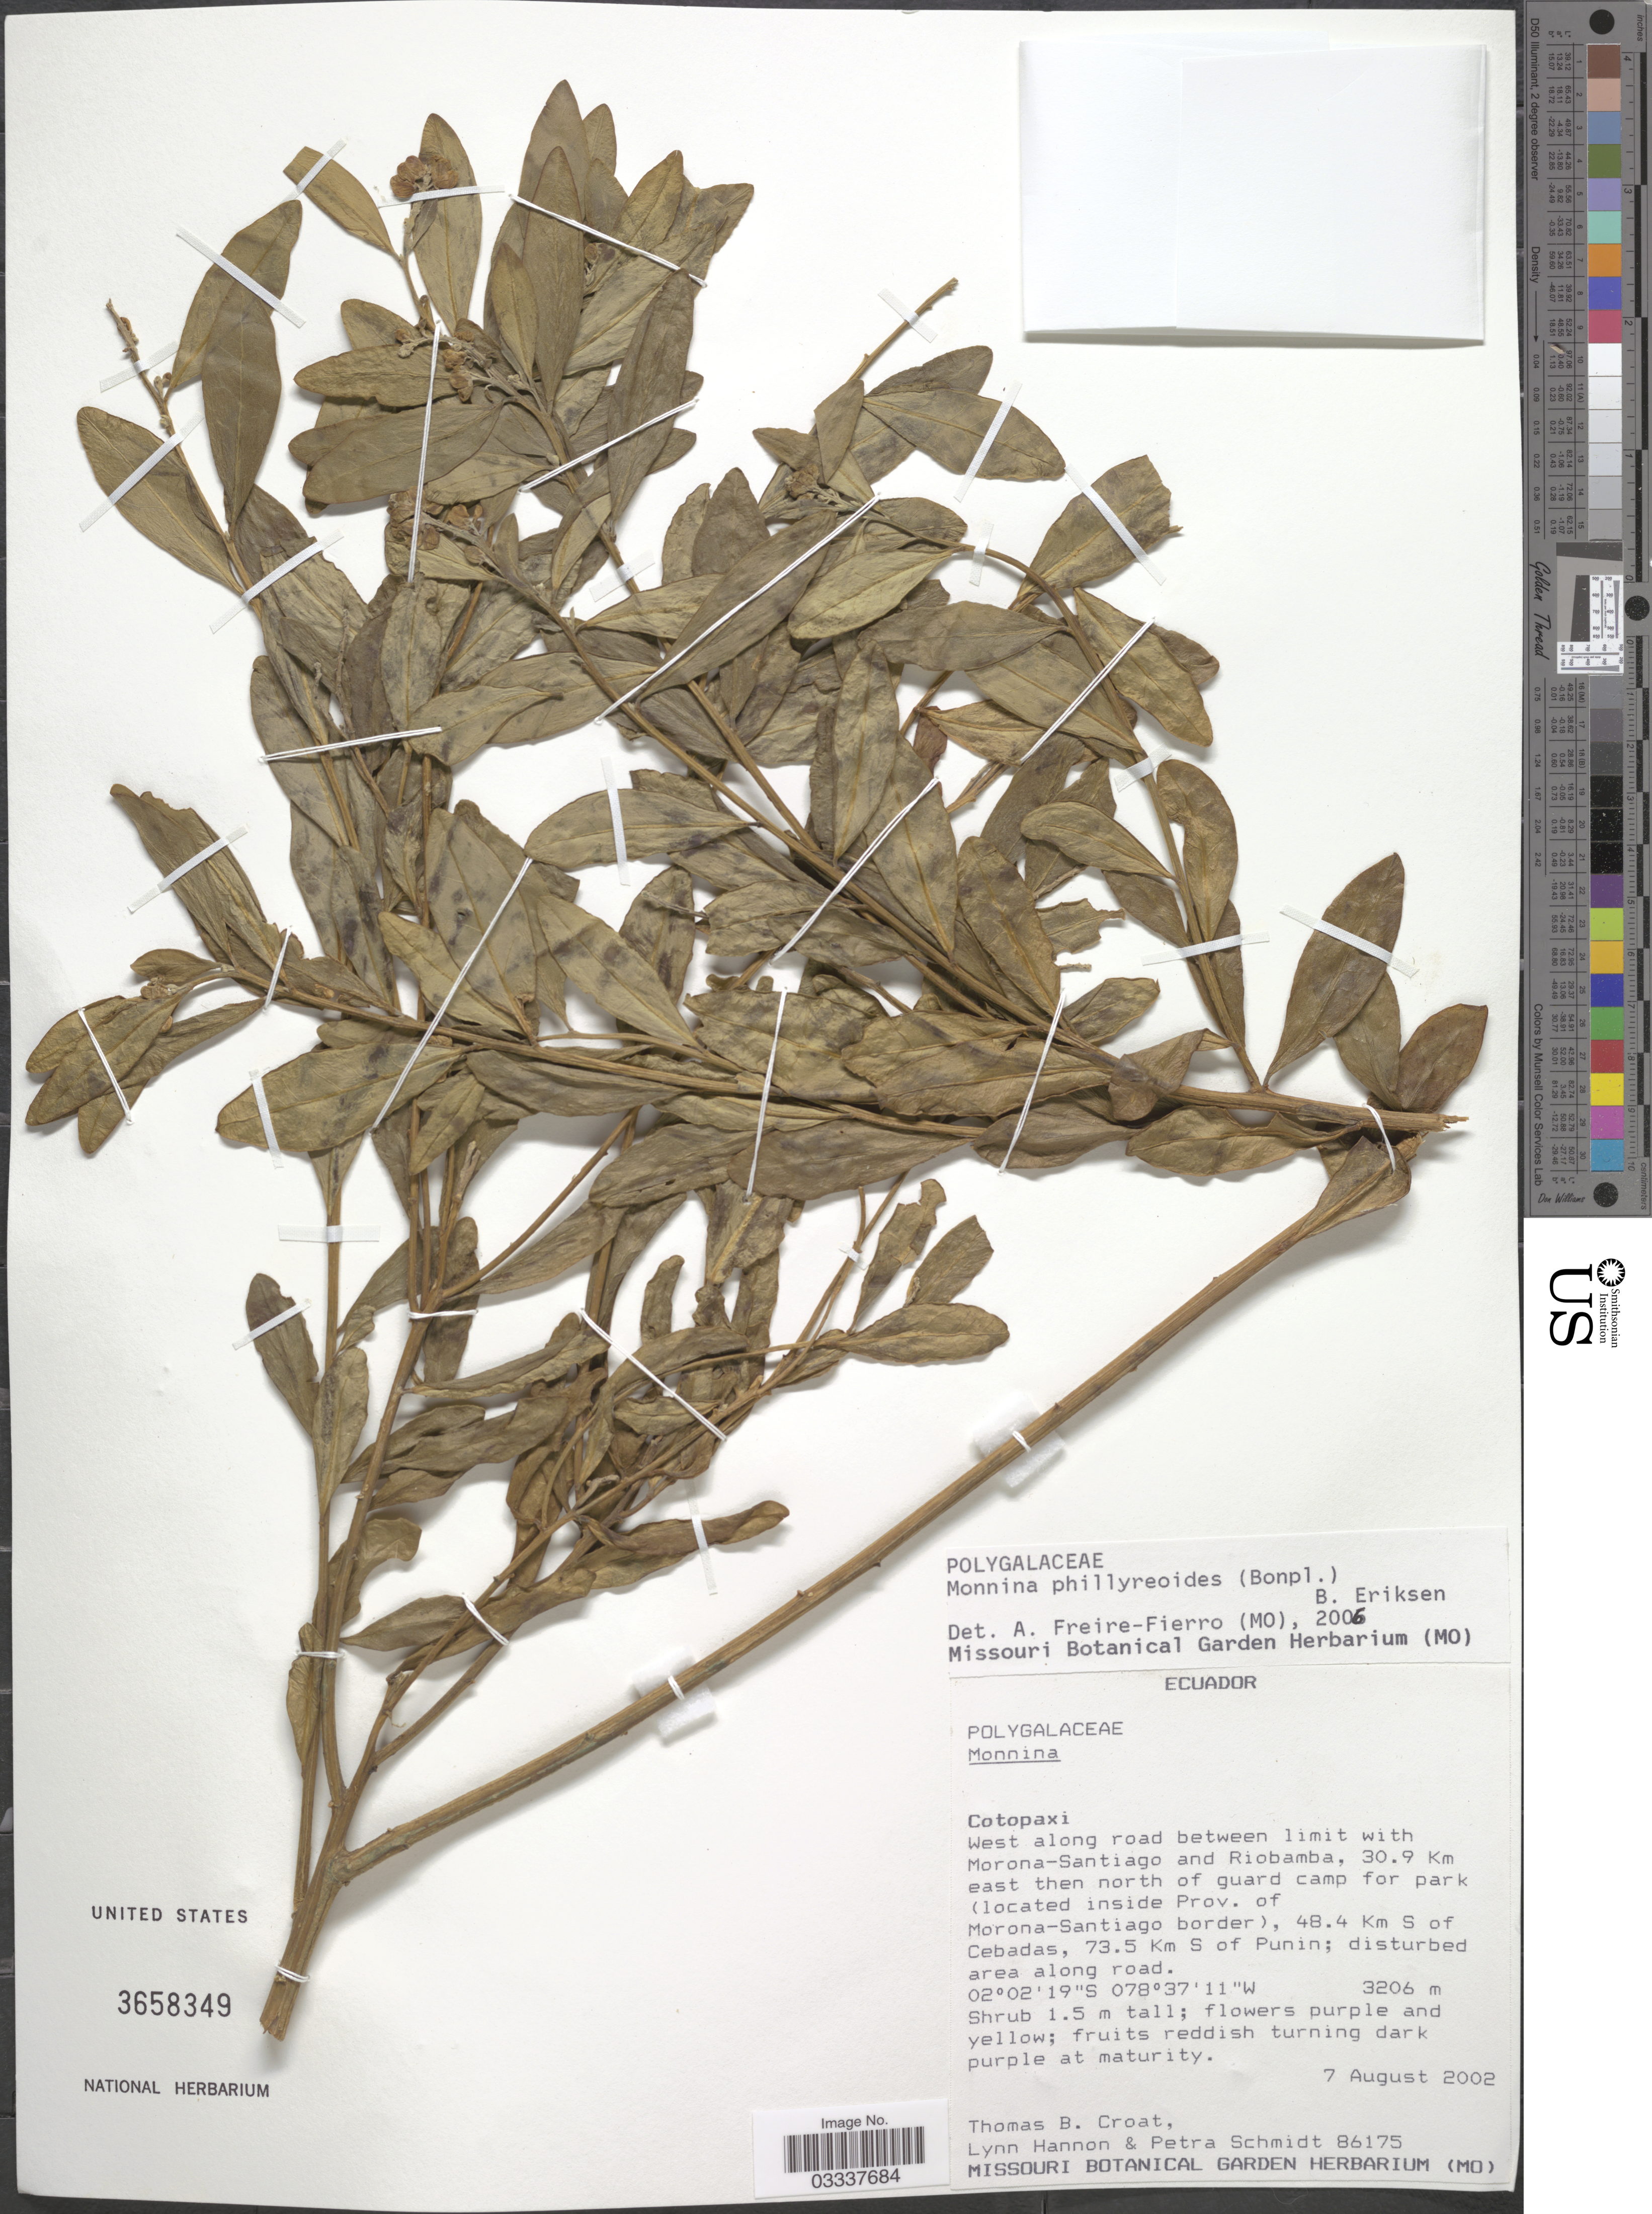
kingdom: Plantae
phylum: Tracheophyta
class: Magnoliopsida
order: Fabales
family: Polygalaceae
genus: Monnina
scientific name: Monnina phillyreoides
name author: (Bonpl.) B. Eriksen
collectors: T. B. Croat, L. Hannon & P. Schmidt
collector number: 86175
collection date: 2002-08-07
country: Ecuador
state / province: Cotopaxi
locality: West along road between limit with Morona-Santiago and Riobamba, 30.9 Km east then north of guard camp for park (located inisde Prov. of Morona-Santiago border), 48.4 Km S of Cebadas, 73.5 Km S of Punin.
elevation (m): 3206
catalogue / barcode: US 3658349